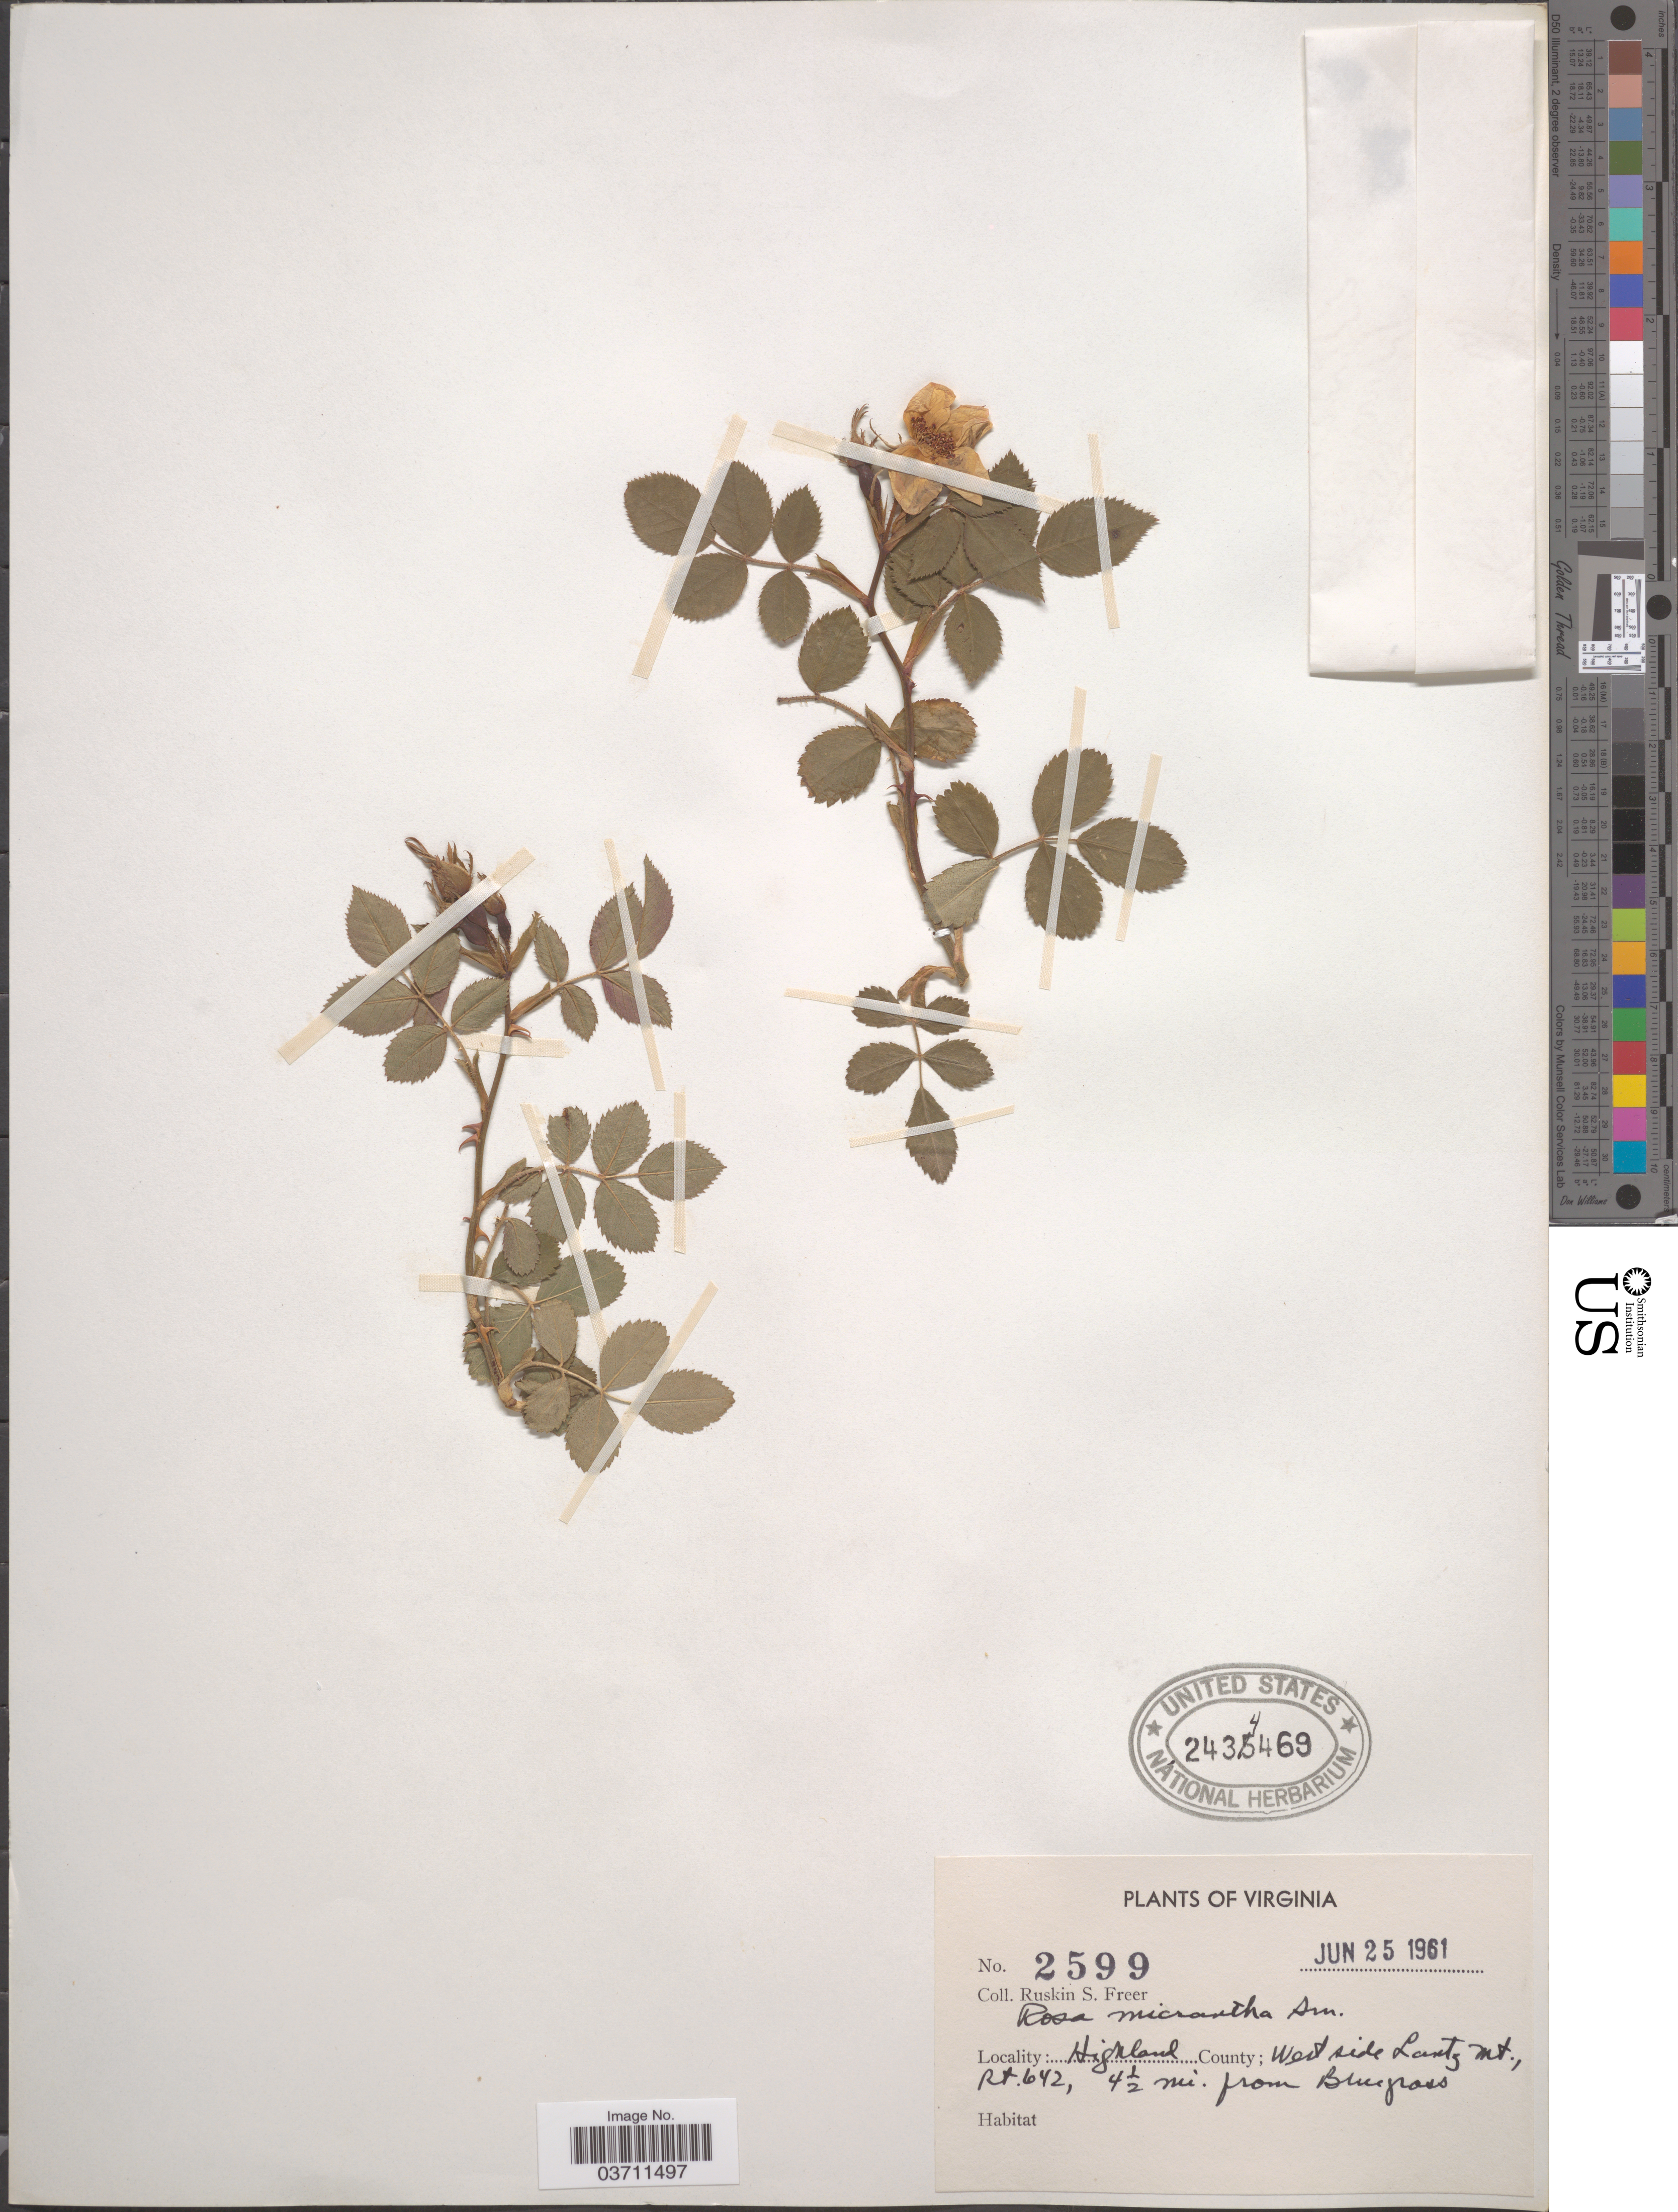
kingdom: Plantae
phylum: Tracheophyta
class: Magnoliopsida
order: Rosales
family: Rosaceae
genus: Rosa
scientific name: Rosa micrantha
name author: Borrer ex Small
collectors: R. Freer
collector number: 2599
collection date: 1961-06-25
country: United States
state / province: Virginia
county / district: Highland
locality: West side Lantz Mt., Rt. 642, 4½ mi. from Bluegrass.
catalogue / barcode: US 2434469